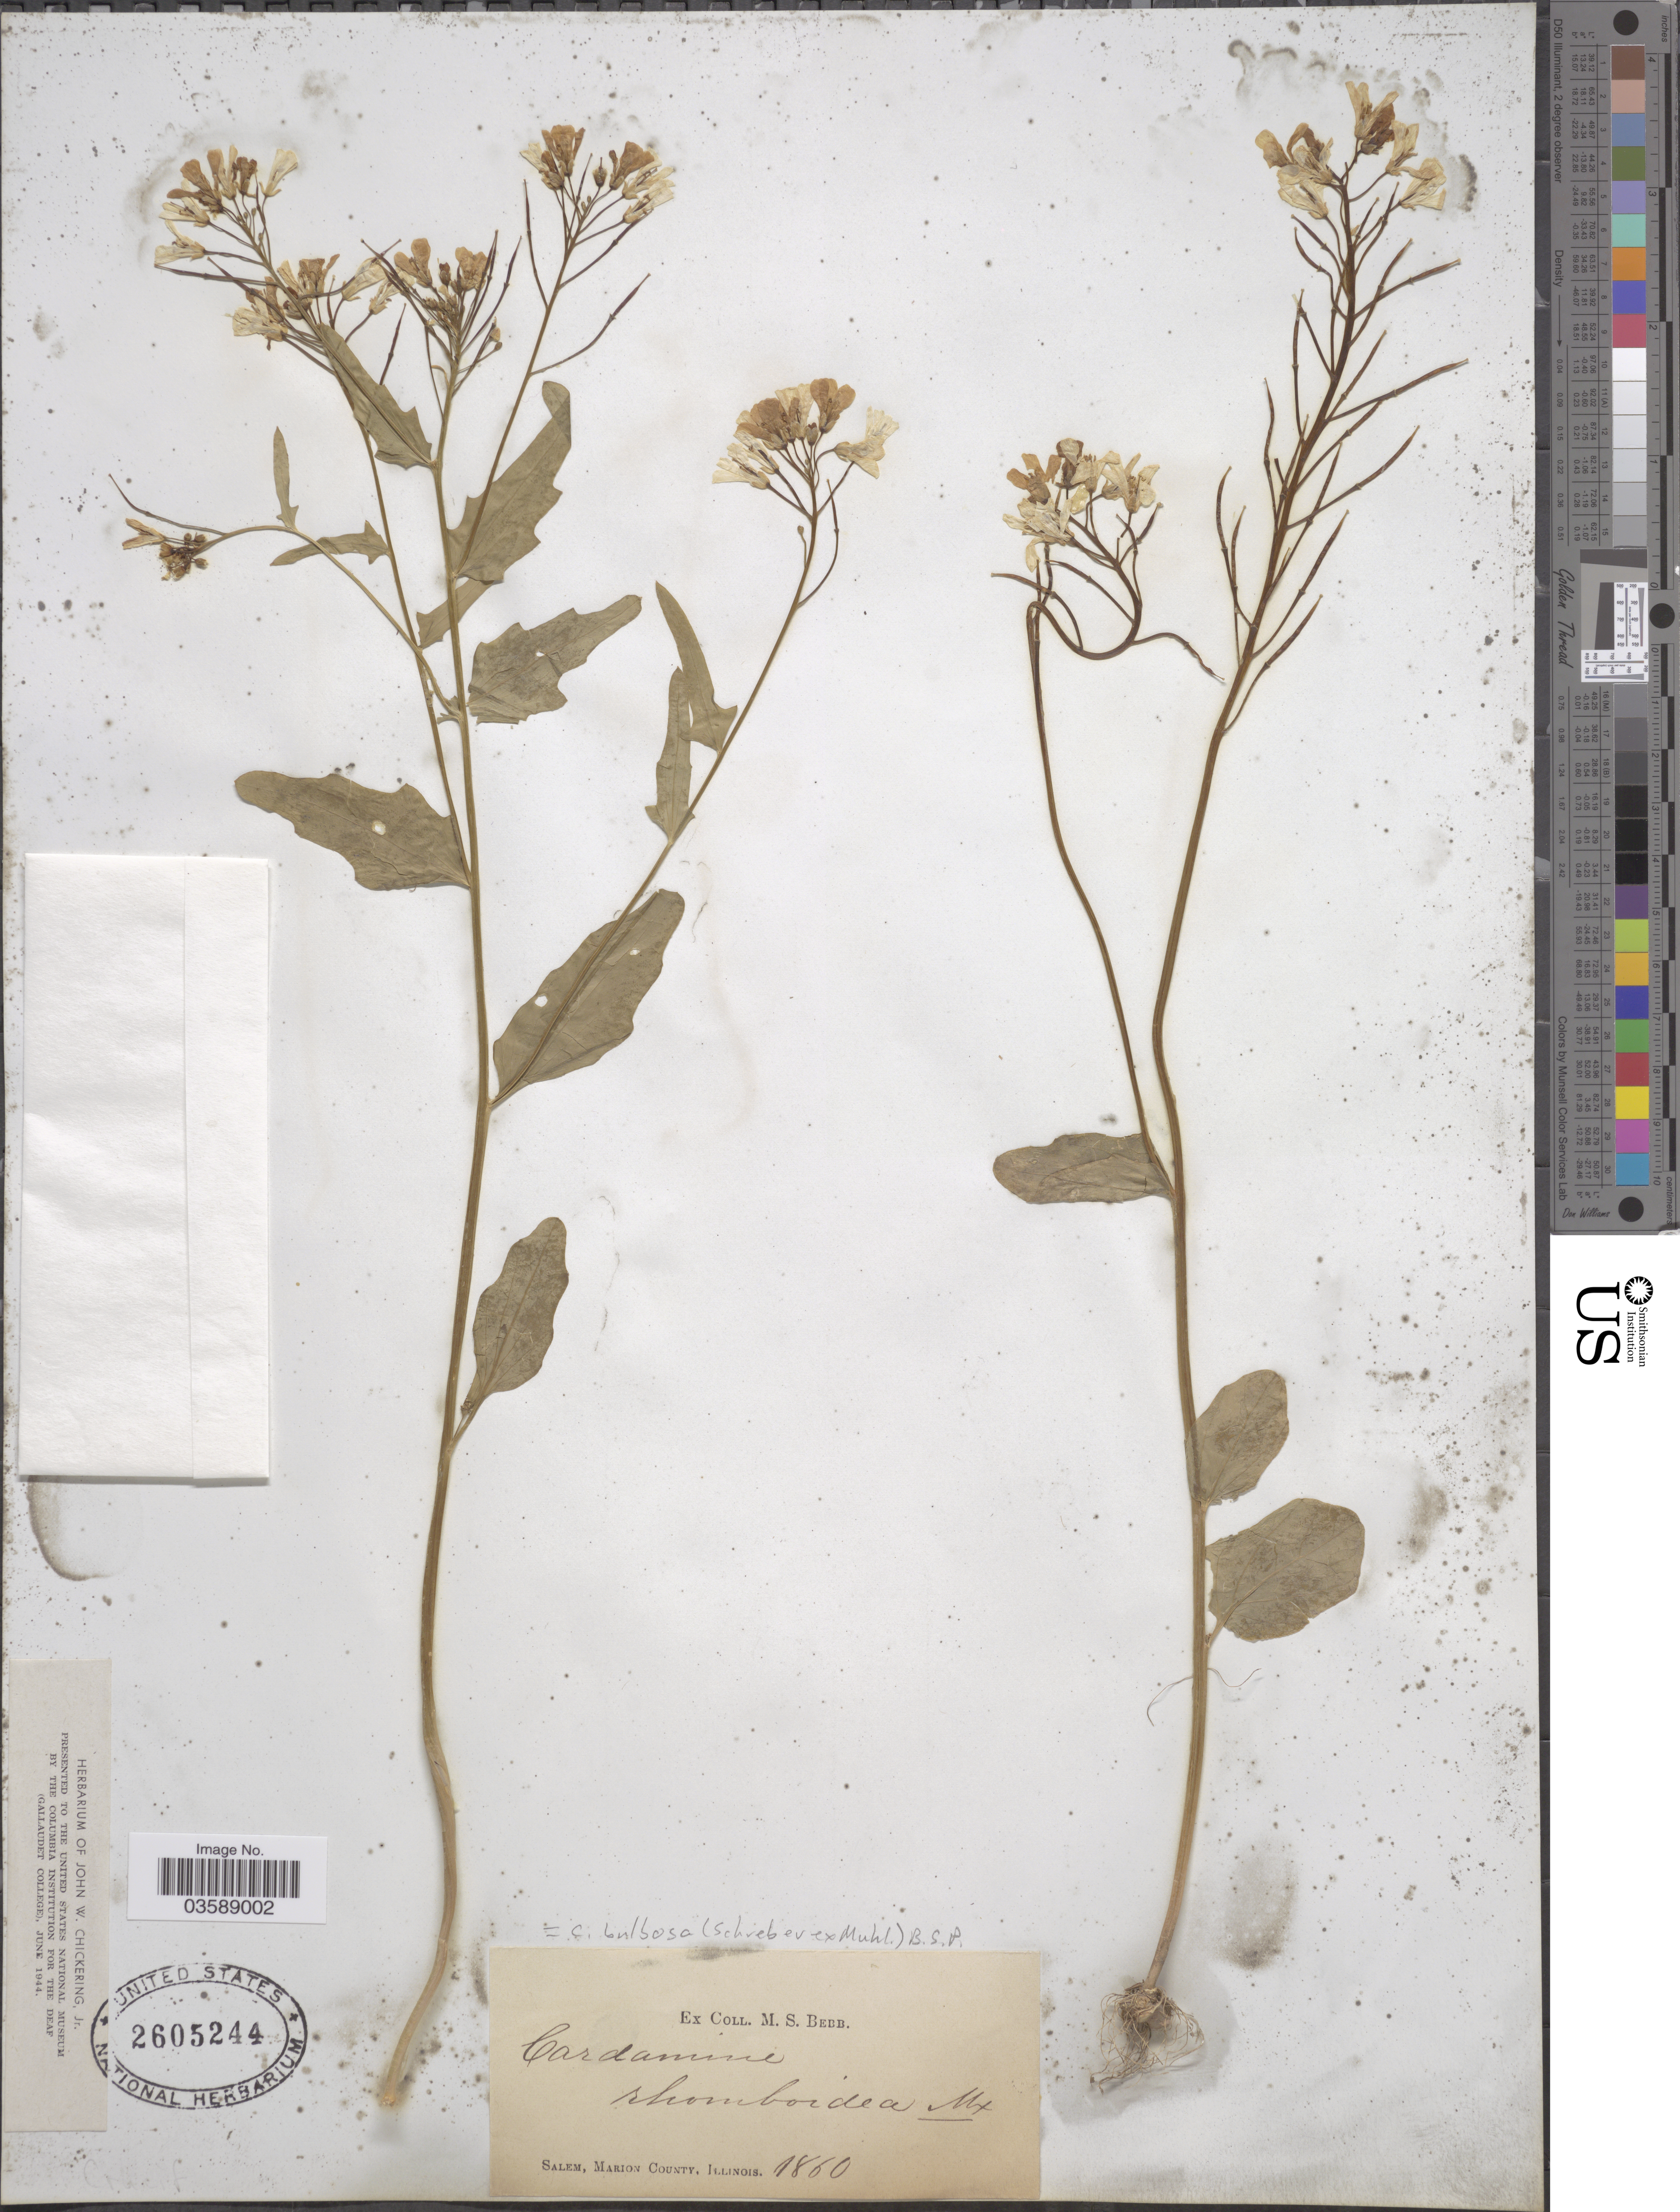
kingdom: Plantae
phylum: Tracheophyta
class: Magnoliopsida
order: Brassicales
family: Brassicaceae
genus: Cardamine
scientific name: Cardamine bulbosa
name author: (Schreb. ex Muhl.) Britton et al.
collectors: M. Bebb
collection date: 1860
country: United States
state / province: Illinois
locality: Salem, Marion County.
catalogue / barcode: US 2605244